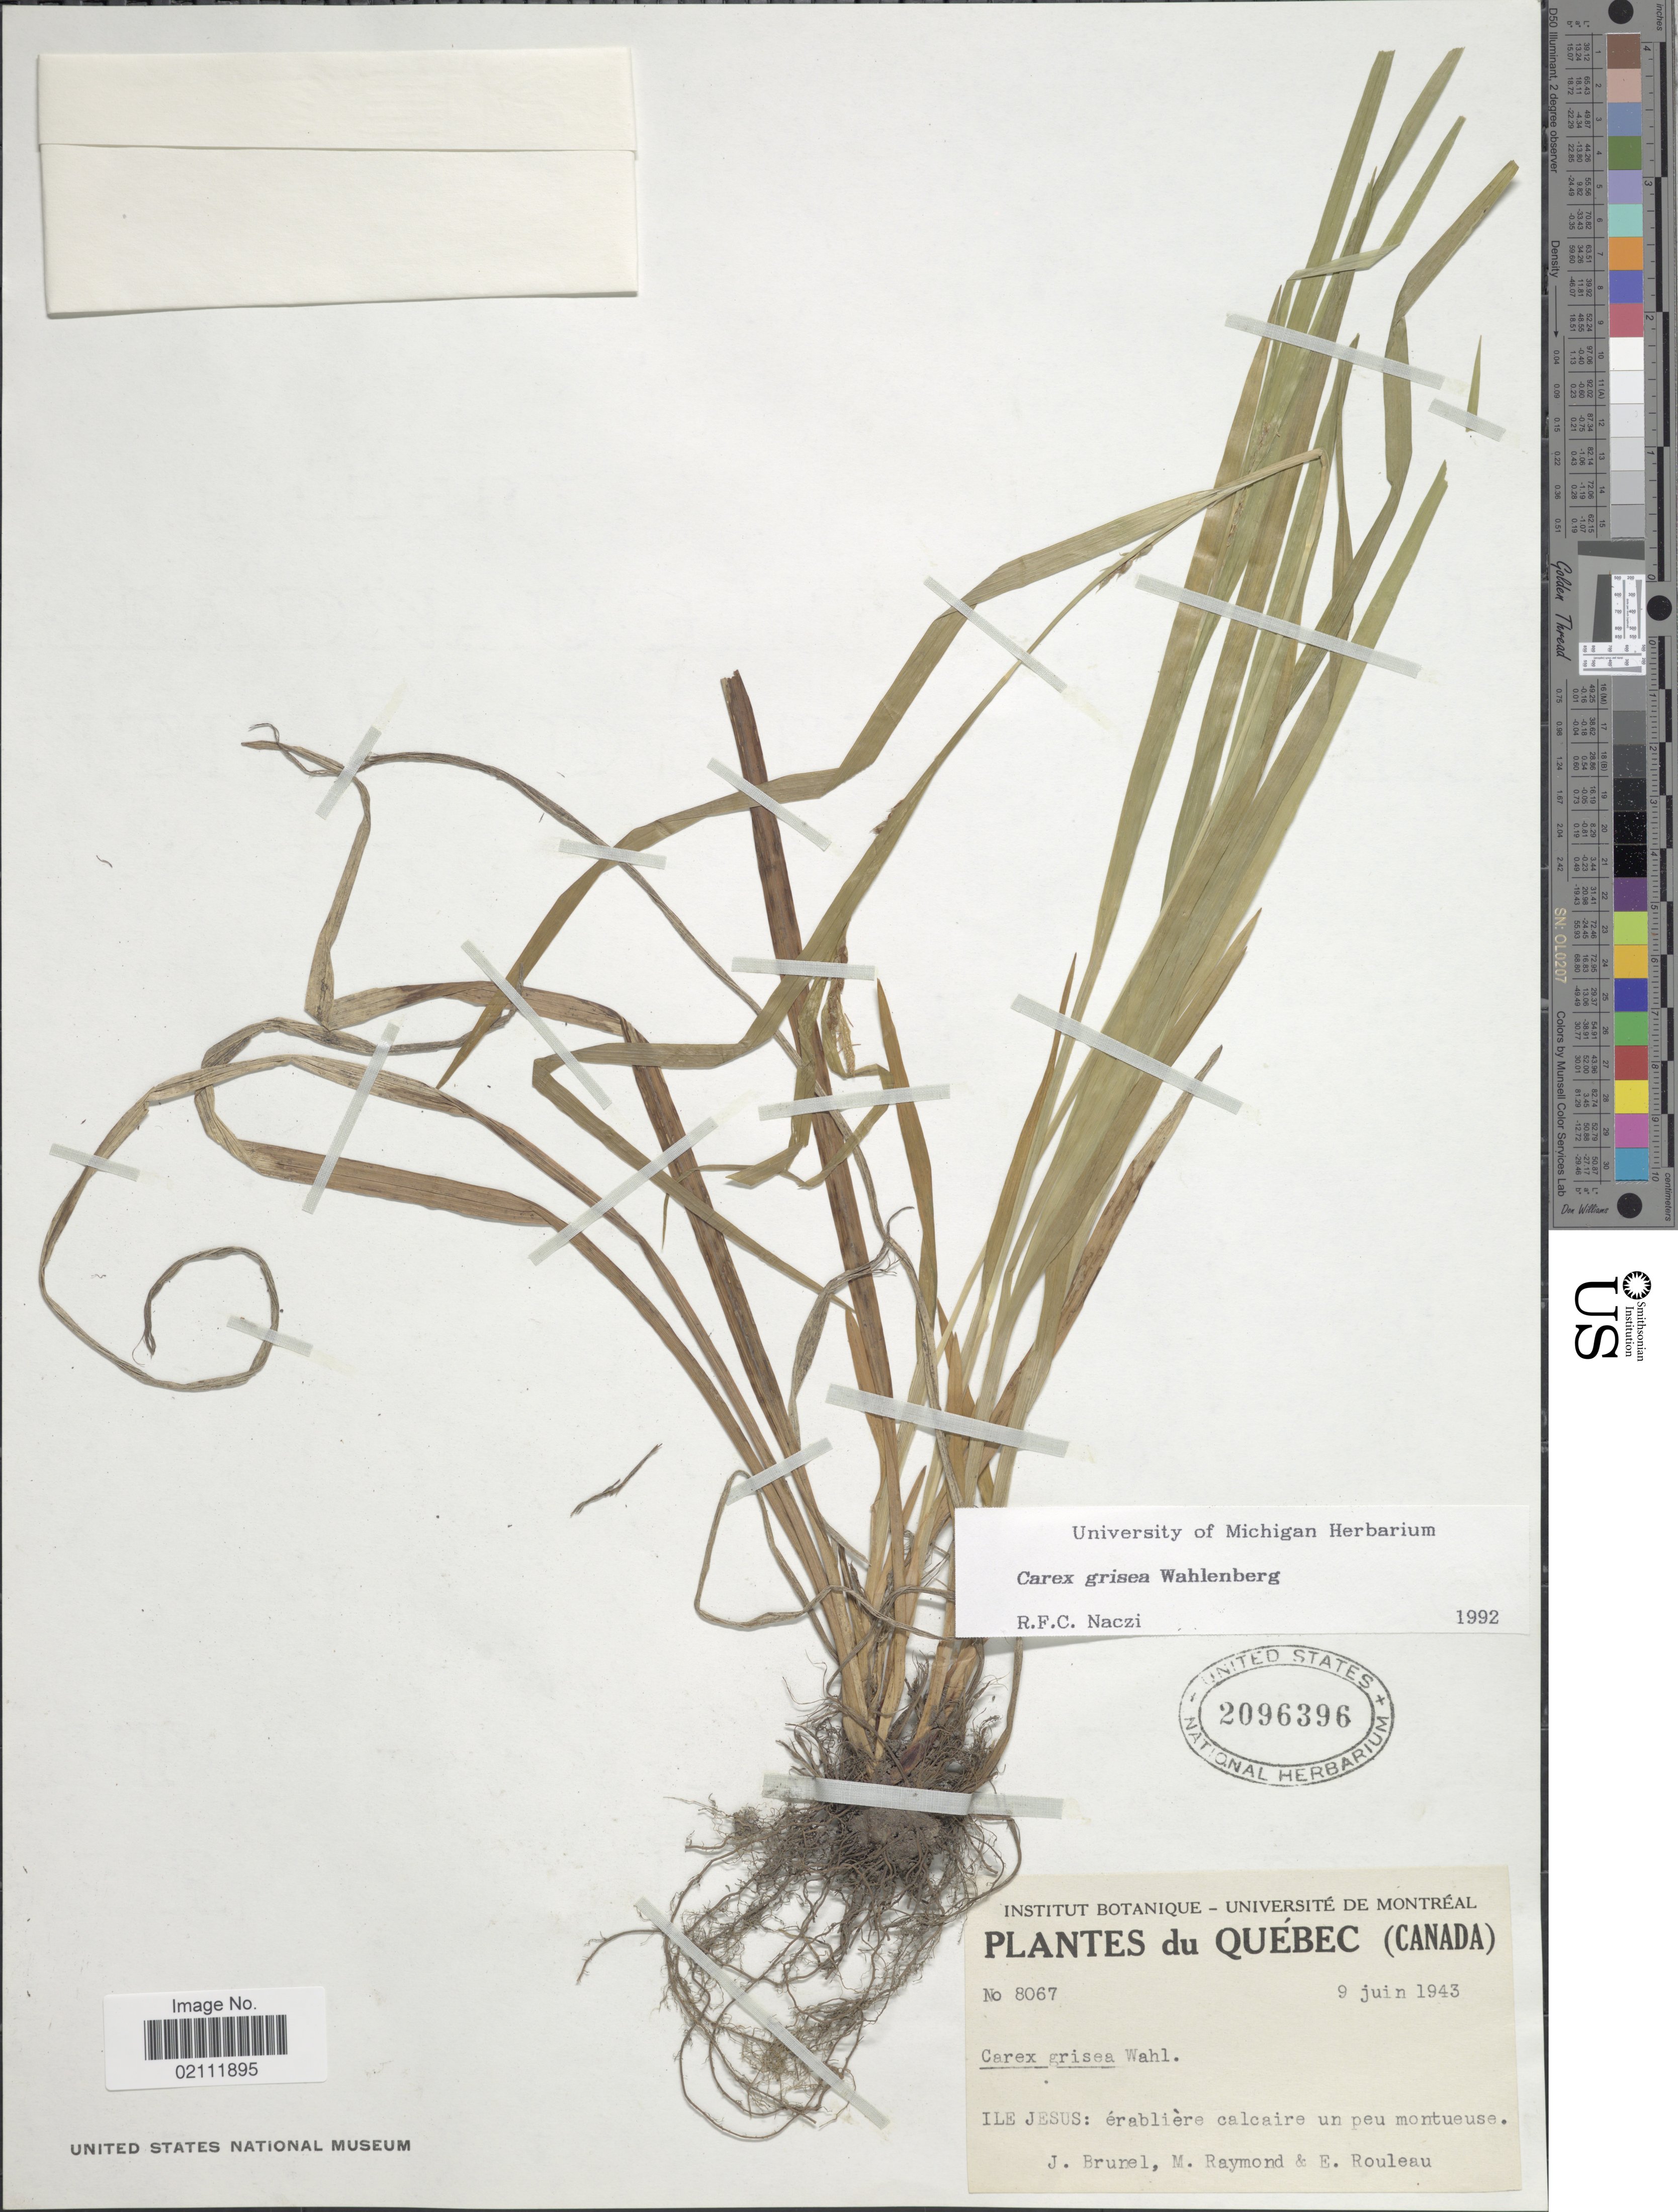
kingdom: Plantae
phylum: Tracheophyta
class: Liliopsida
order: Poales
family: Cyperaceae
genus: Carex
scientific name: Carex grisea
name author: Wahlenb.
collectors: J. Brunel, M. Raymond & E. Rouleau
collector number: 8067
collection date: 1943-06-09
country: Canada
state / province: Quebec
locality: Ile Jesus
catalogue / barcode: US 2096396